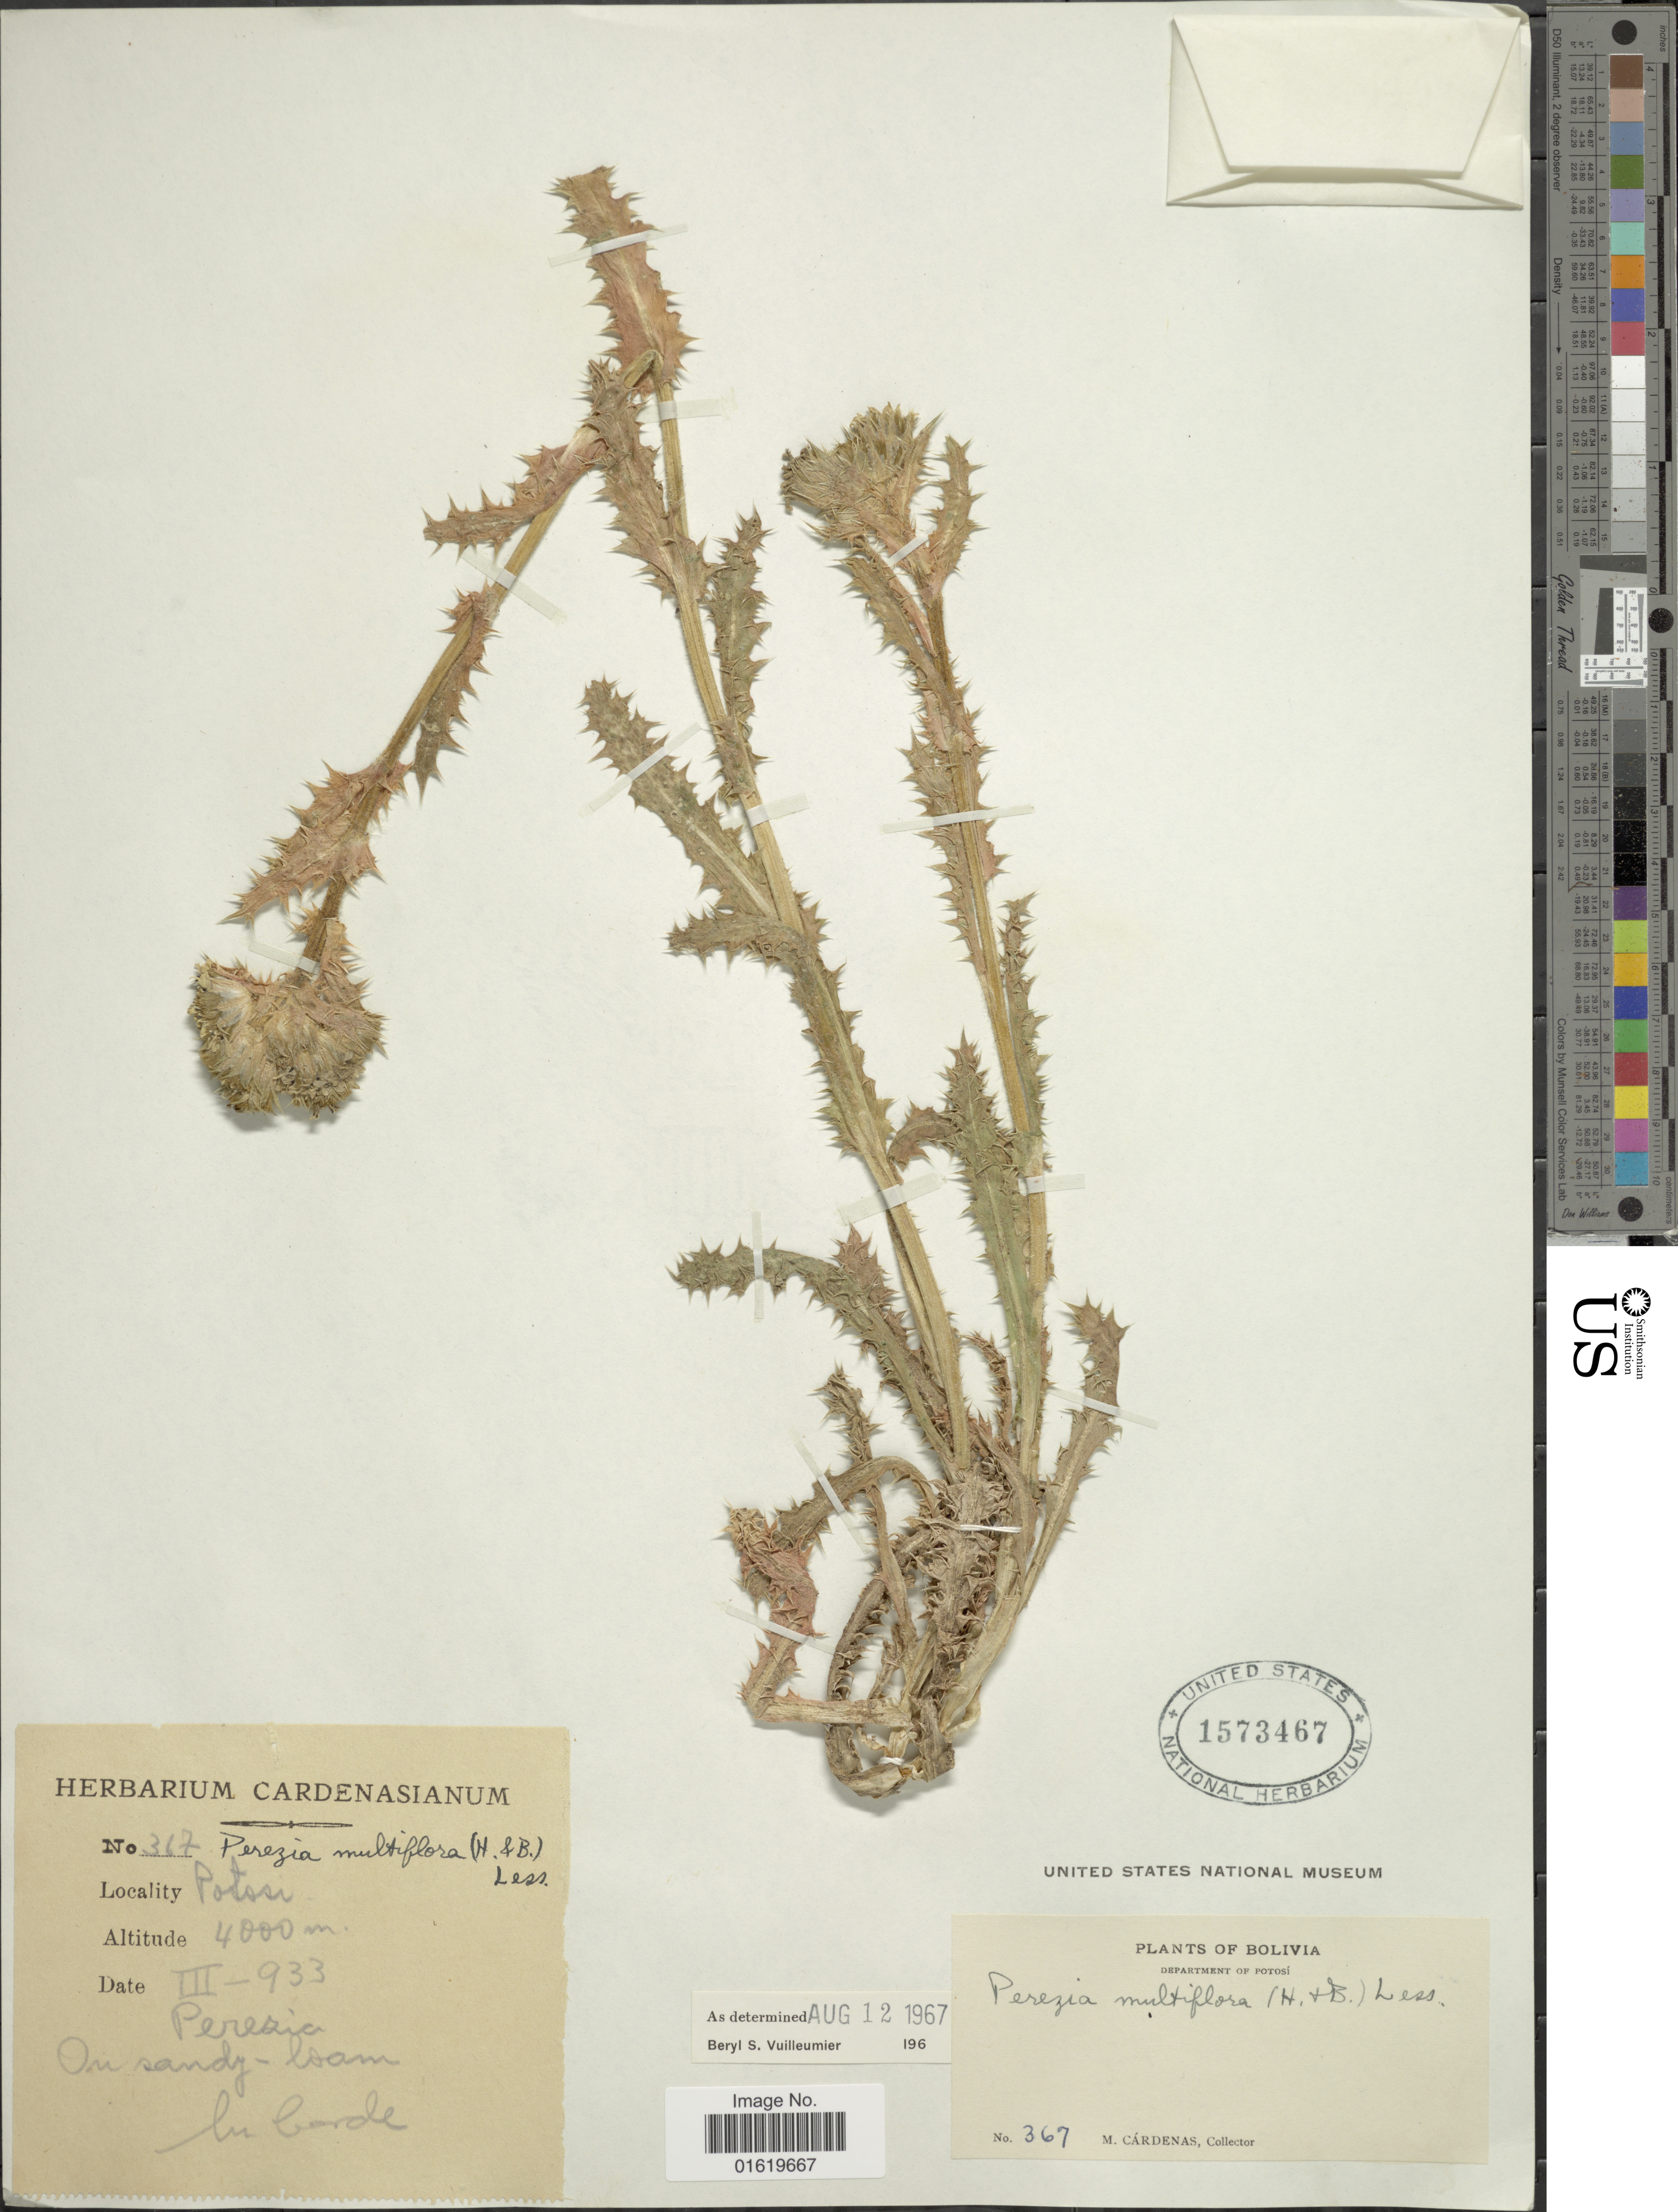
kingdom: Plantae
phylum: Tracheophyta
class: Magnoliopsida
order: Asterales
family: Asteraceae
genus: Perezia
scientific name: Perezia multiflora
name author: Less.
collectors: M. Cárdenas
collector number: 317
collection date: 1933-03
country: Bolivia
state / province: Potosi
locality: Department of Potosi.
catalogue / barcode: US 1573467